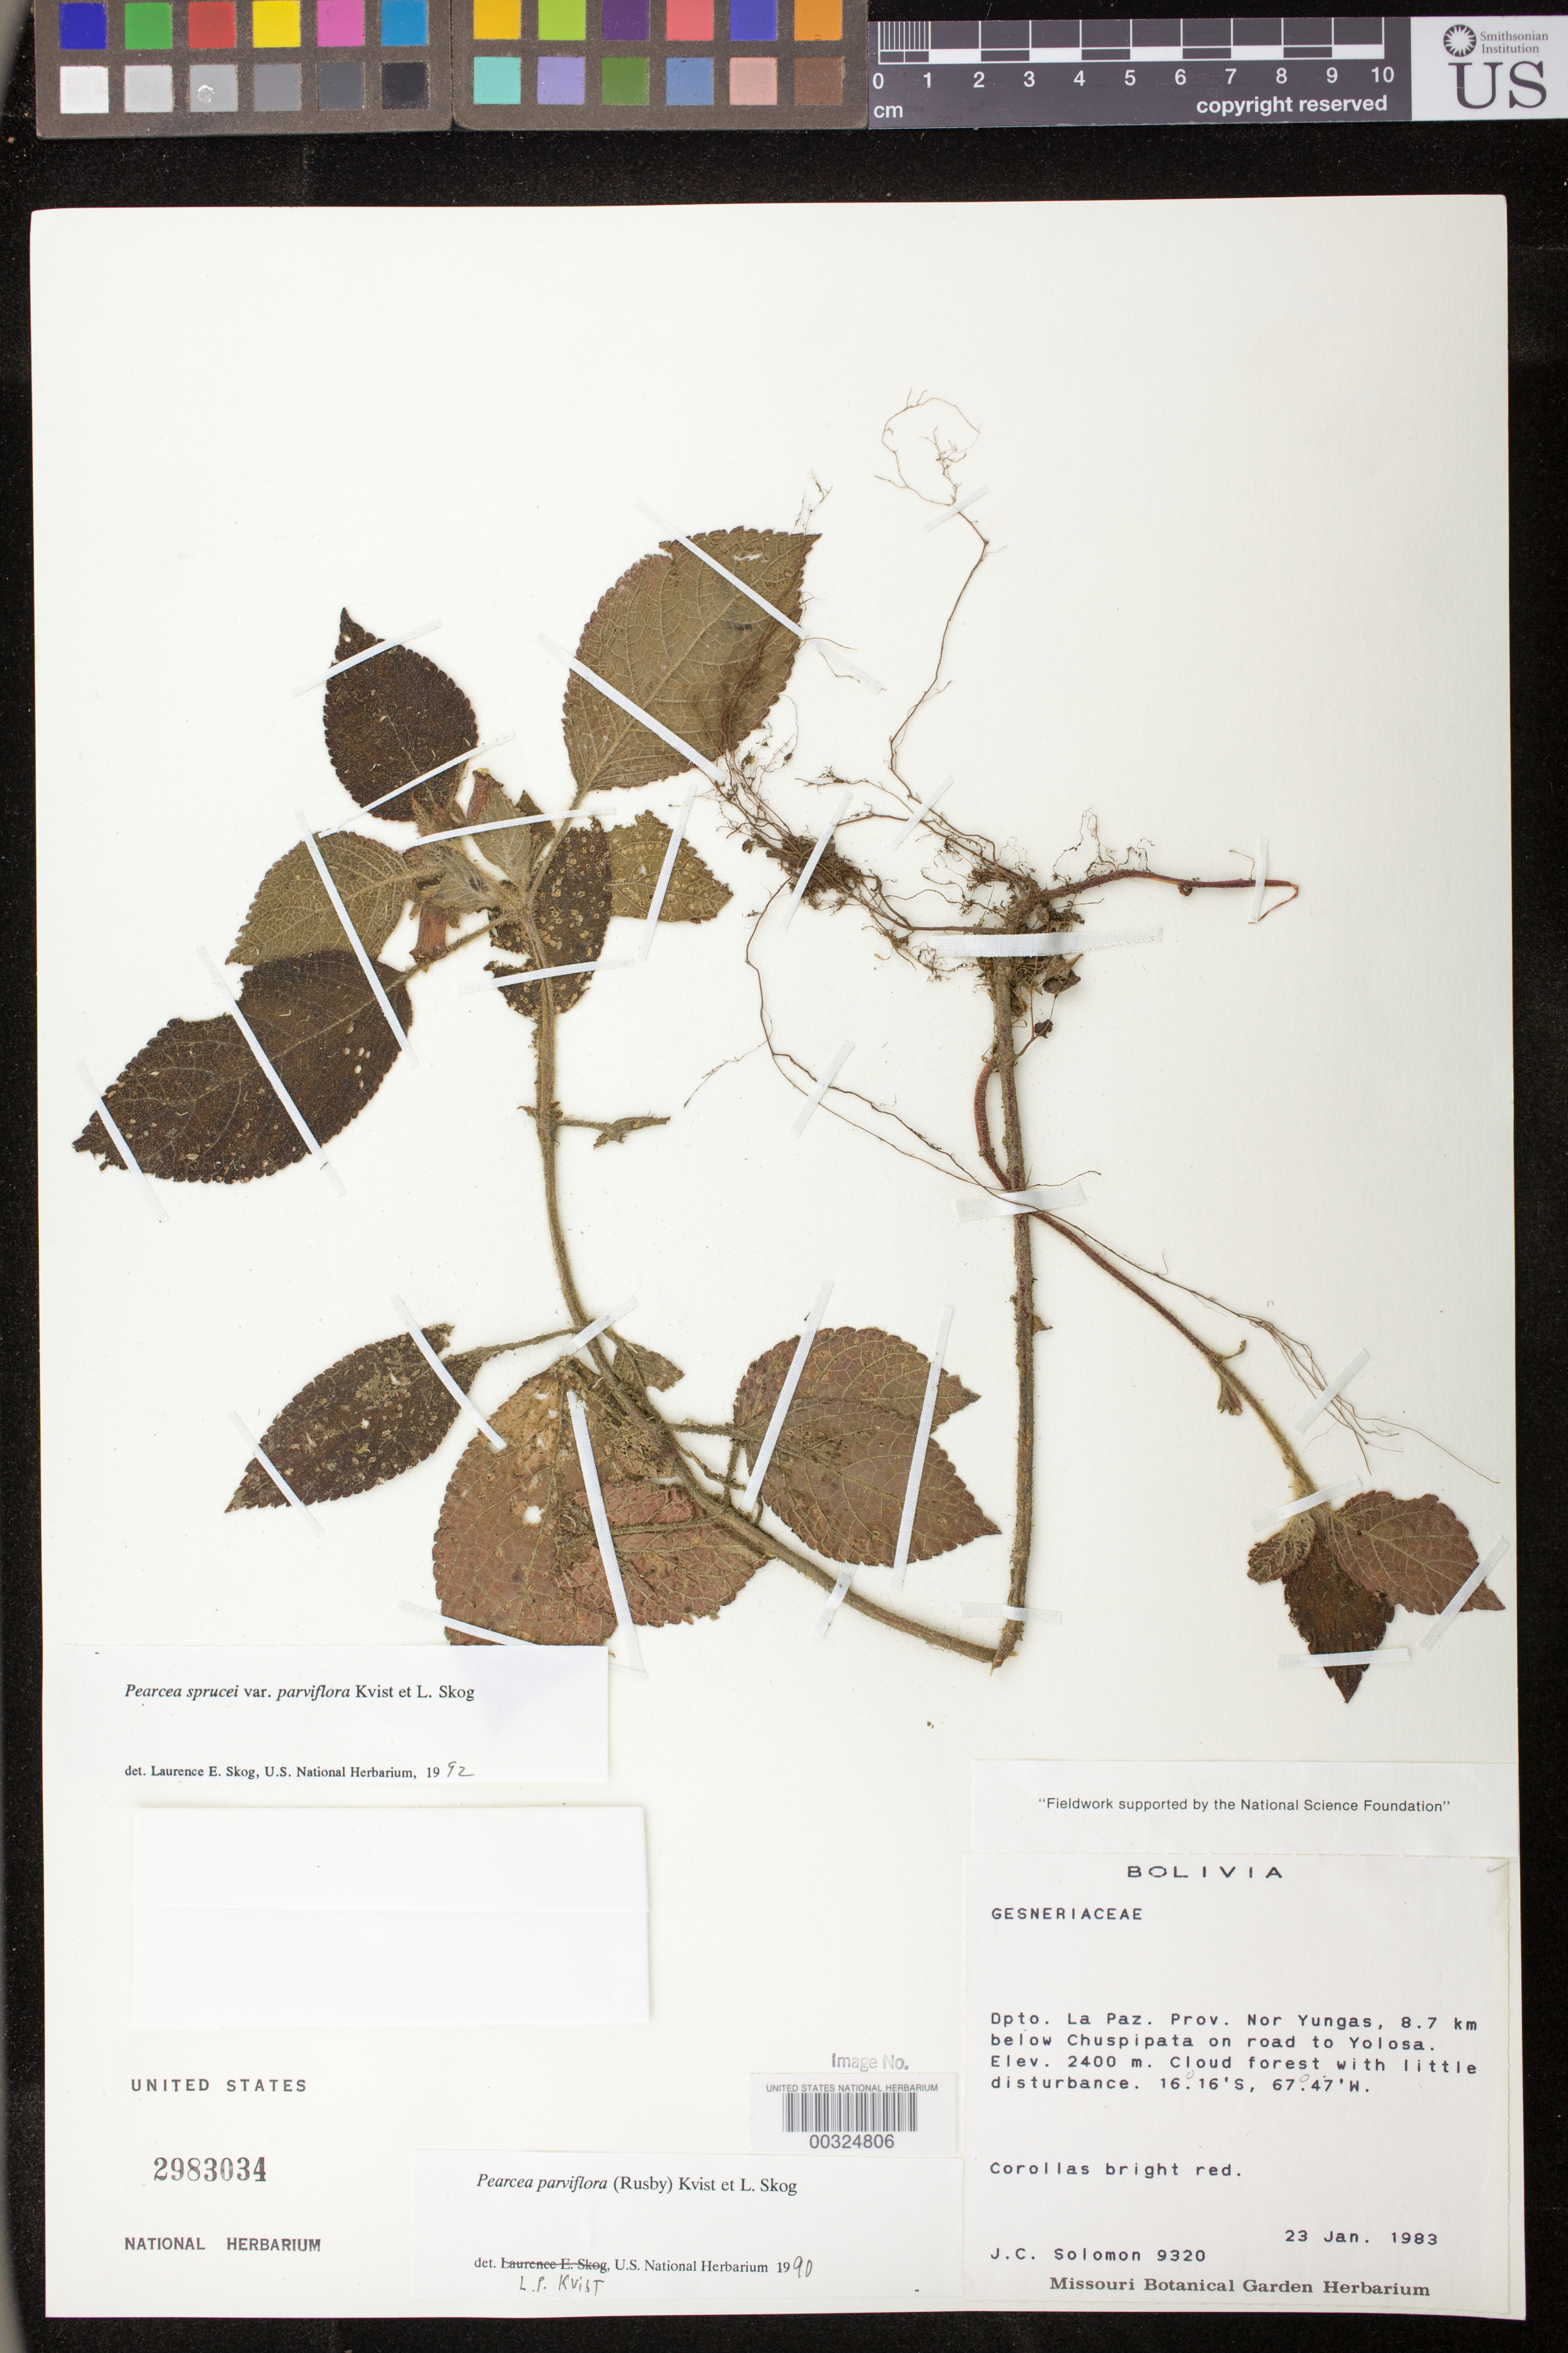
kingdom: Plantae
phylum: Tracheophyta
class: Magnoliopsida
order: Lamiales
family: Gesneriaceae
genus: Pearcea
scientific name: Pearcea sprucei var. parviflora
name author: (Rusby) L.P. Kvist & L.E. Skog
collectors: J. C. Solomon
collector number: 9320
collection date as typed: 23 Jan 1983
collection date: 1983-01-23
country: Bolivia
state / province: La Paz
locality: Nor Yungas Prov., 8.7 km below Chuspipata on road to Yolosa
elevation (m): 2400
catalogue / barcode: US 2983034